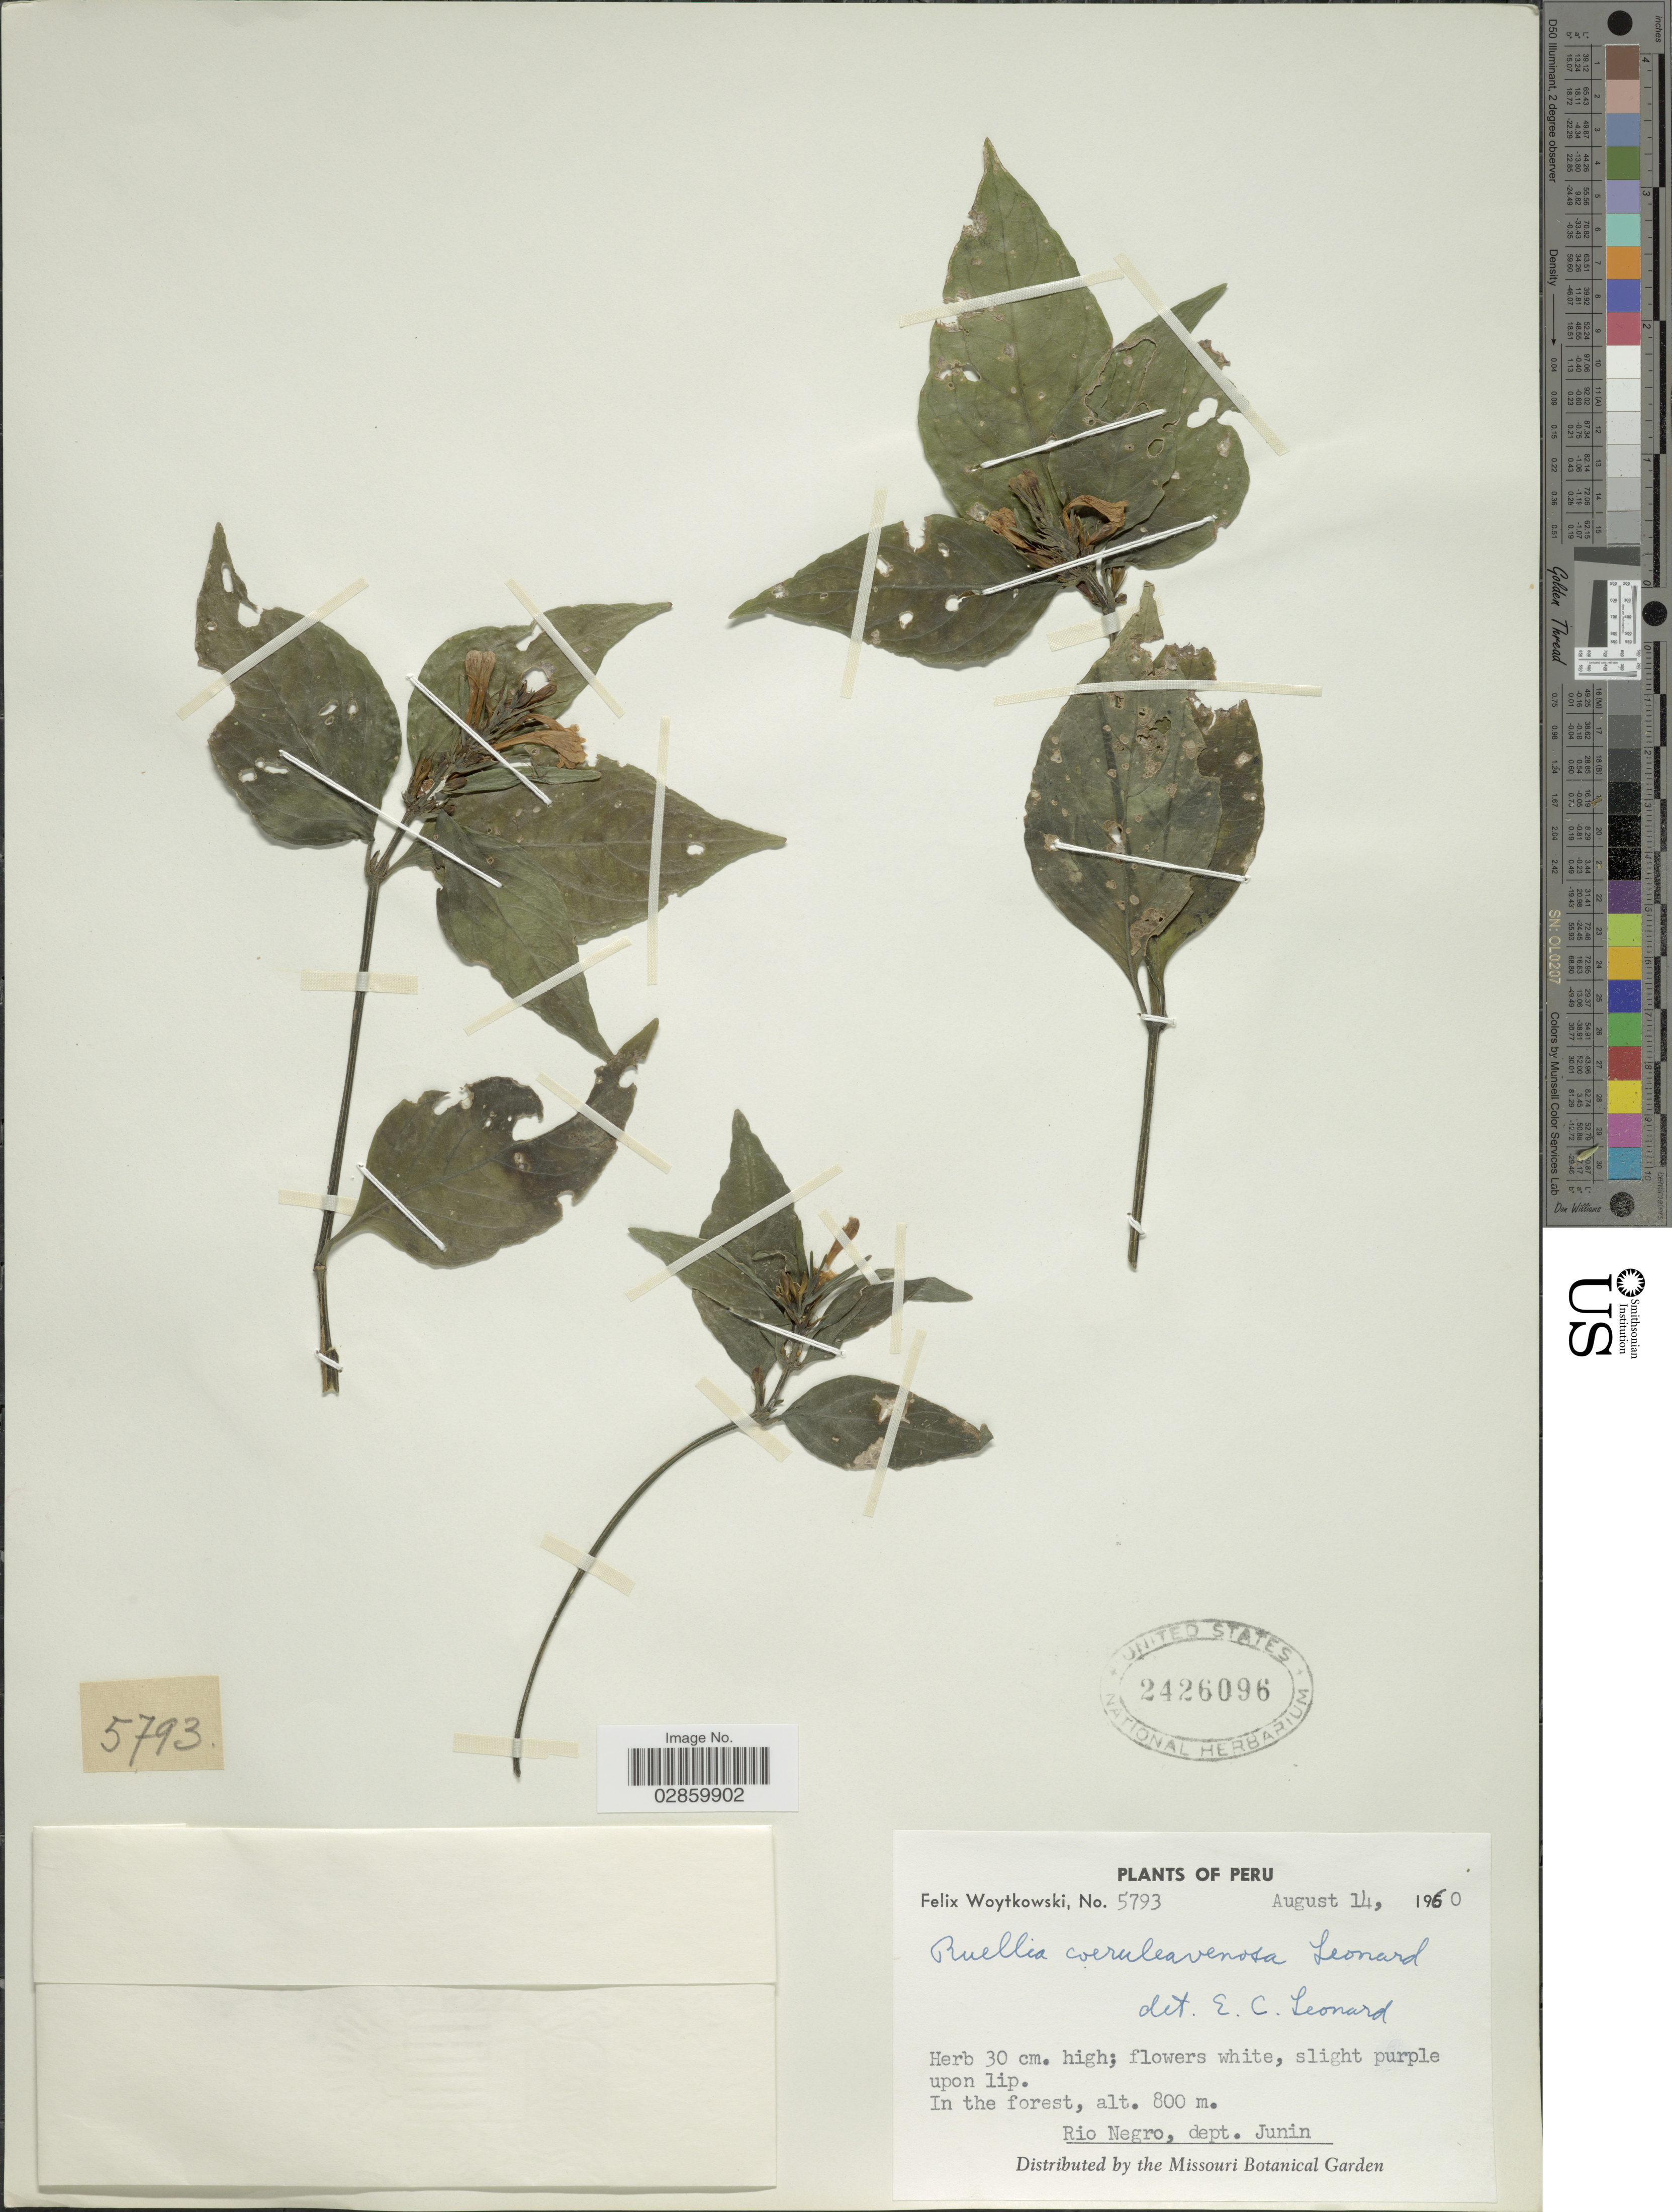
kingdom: Plantae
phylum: Tracheophyta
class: Magnoliopsida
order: Lamiales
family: Acanthaceae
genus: Ruellia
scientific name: Ruellia coeruleovenosa Leonard sp. nov. ined.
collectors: F. Woytkowski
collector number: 5793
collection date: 1960-08-14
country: Peru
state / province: Junín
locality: Rio Negro, dept. Junin.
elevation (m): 800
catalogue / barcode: US 2426096